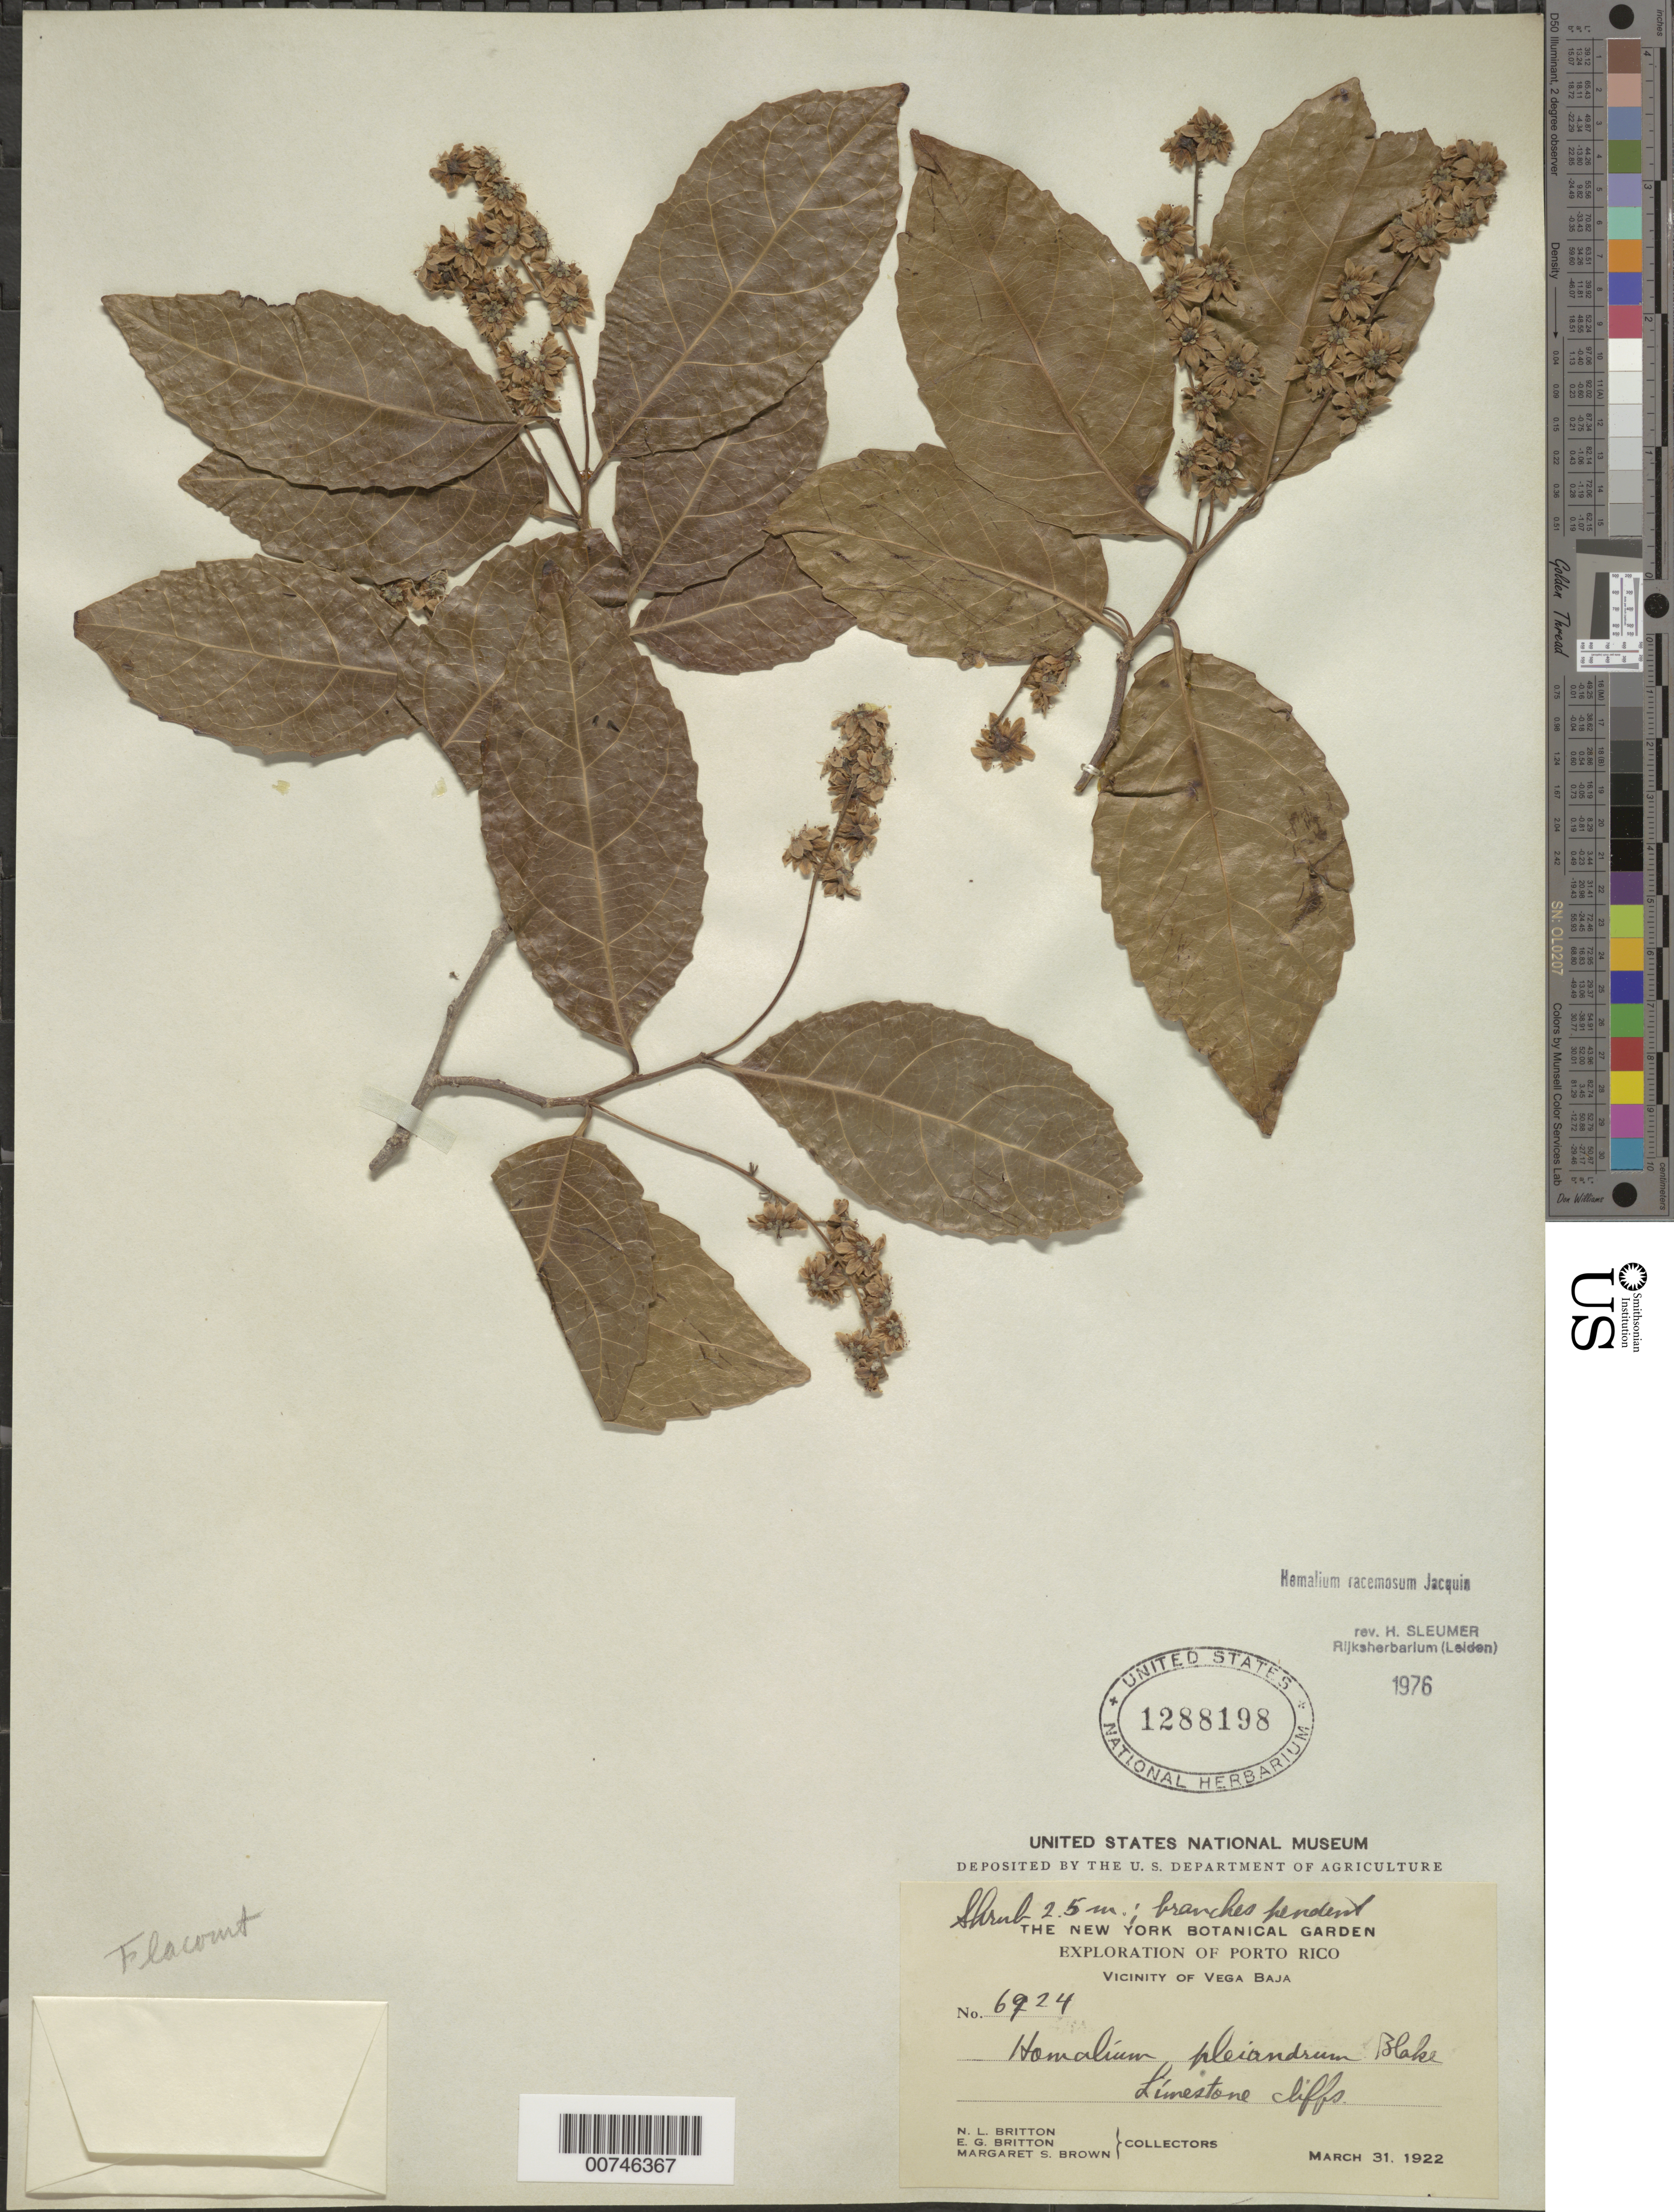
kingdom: Plantae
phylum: Tracheophyta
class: Magnoliopsida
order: Malpighiales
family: Salicaceae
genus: Homalium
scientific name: Homalium racemosum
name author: Jacq.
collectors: N. Britton, E. G. Britton & M. S. Brown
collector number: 6924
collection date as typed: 31 Mar 1922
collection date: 1922-03-31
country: Puerto Rico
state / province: Vega Baja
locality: Vicinity of Vega Baja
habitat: Limestone cliffs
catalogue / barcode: US 1288198